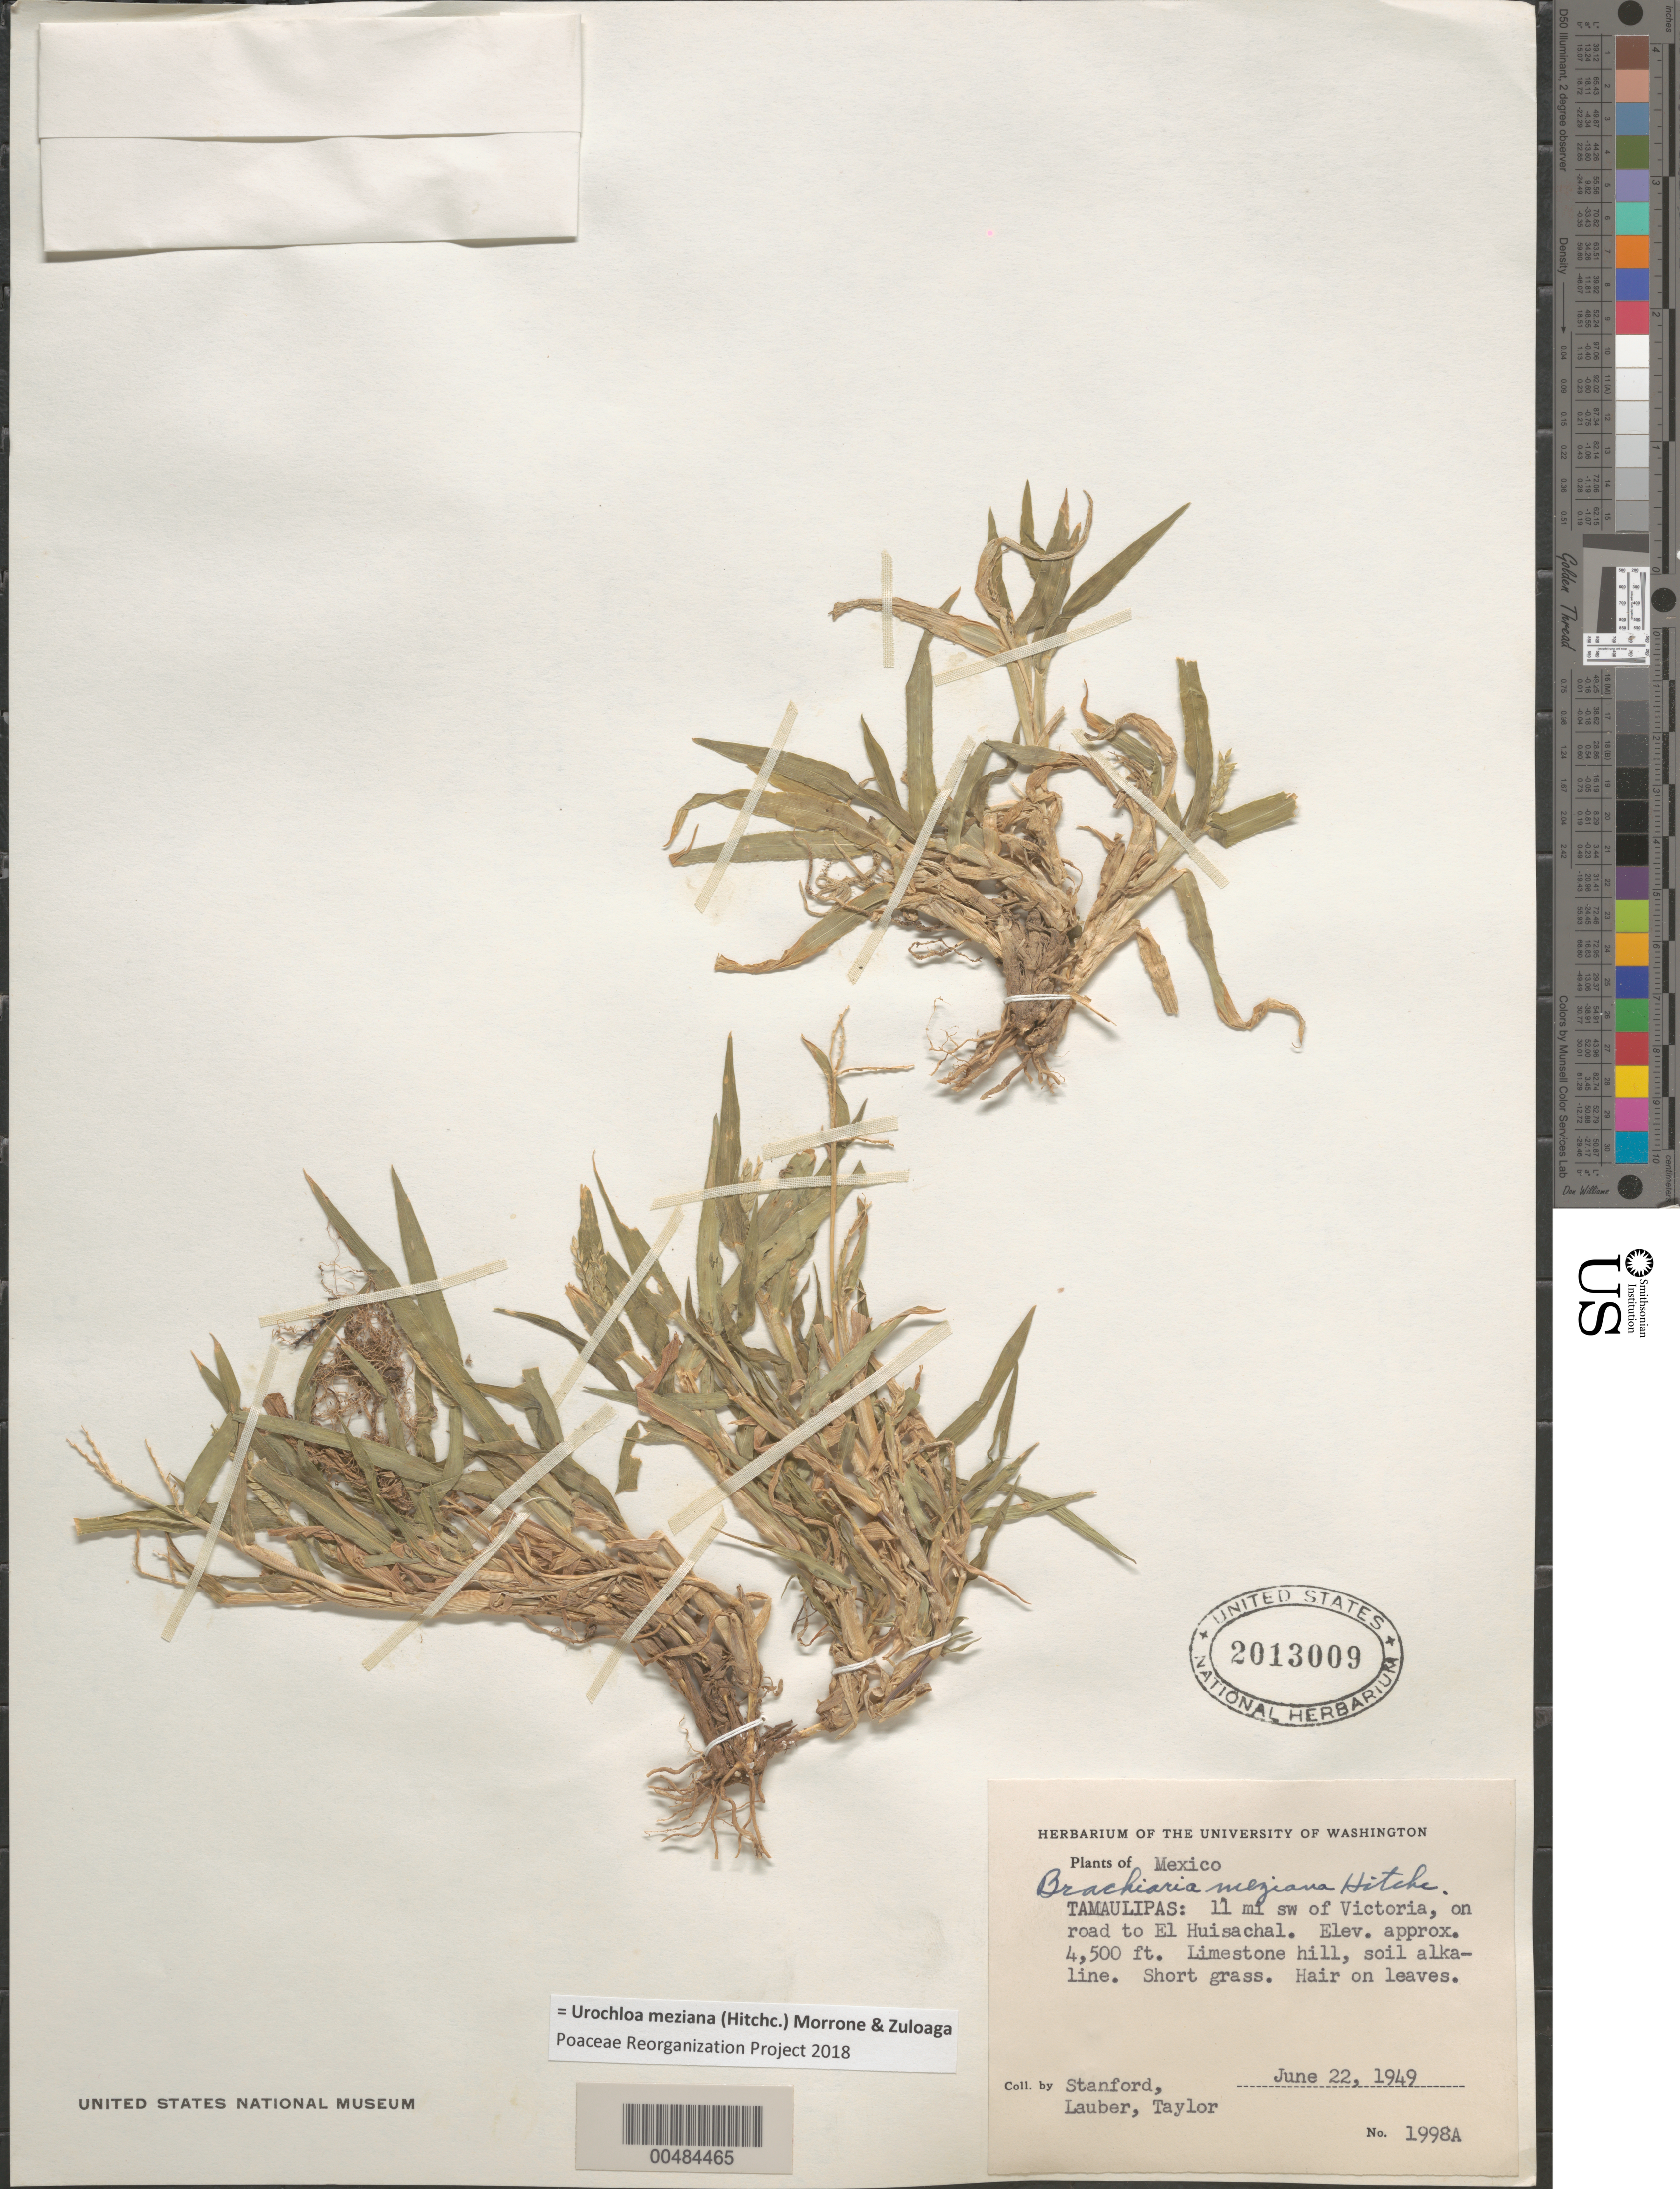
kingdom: Plantae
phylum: Tracheophyta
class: Liliopsida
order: Poales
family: Poaceae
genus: Brachiaria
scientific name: Brachiaria meziana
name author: Hitchc.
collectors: -. Stanford, -. Lauber & -- Taylor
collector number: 1998A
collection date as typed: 22 Jun 1949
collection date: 1949-06-22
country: Mexico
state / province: Tamaulipas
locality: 11 mi SW of Victoria, on road to El Huisachal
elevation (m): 1372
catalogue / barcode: US 2013009